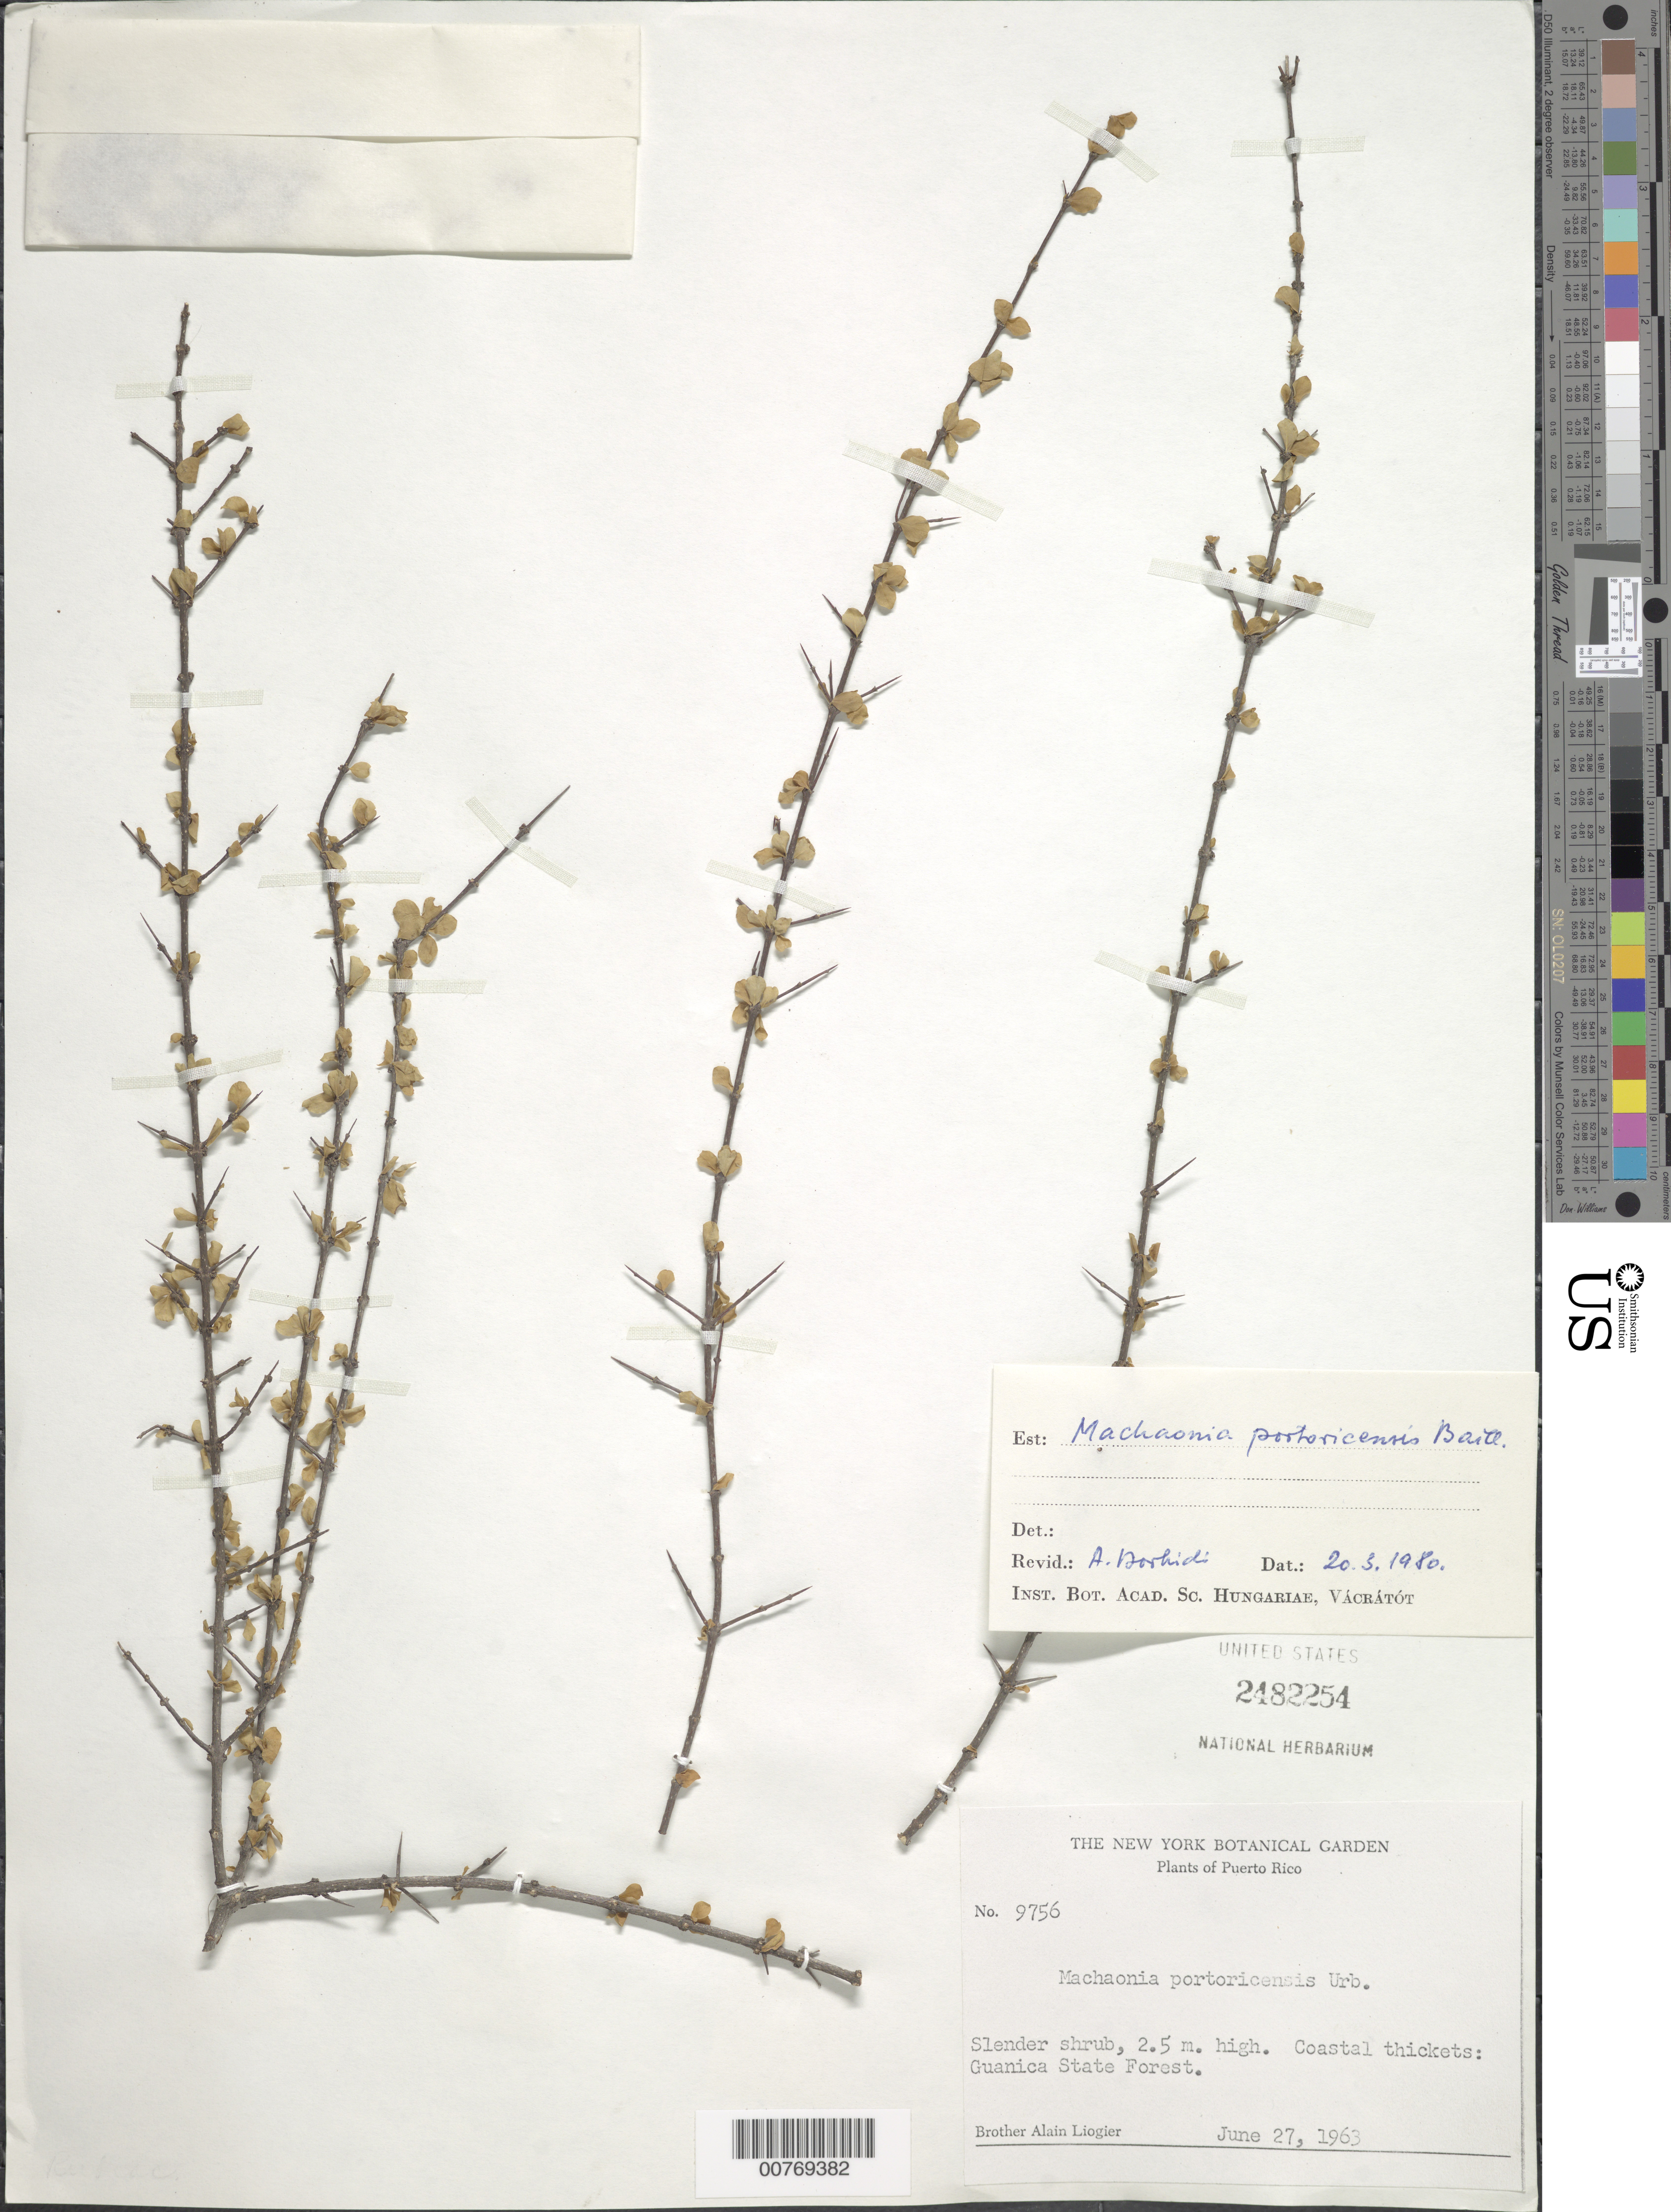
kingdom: Plantae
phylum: Tracheophyta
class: Magnoliopsida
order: Gentianales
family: Rubiaceae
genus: Machaonia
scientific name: Machaonia portoricensis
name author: Baill.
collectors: A. H. Liogier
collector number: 9756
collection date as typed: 27 Jun 1963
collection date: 1963-06-27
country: Puerto Rico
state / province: Guánica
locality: Guanica State Forest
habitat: Coastal thickets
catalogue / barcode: US 2482254